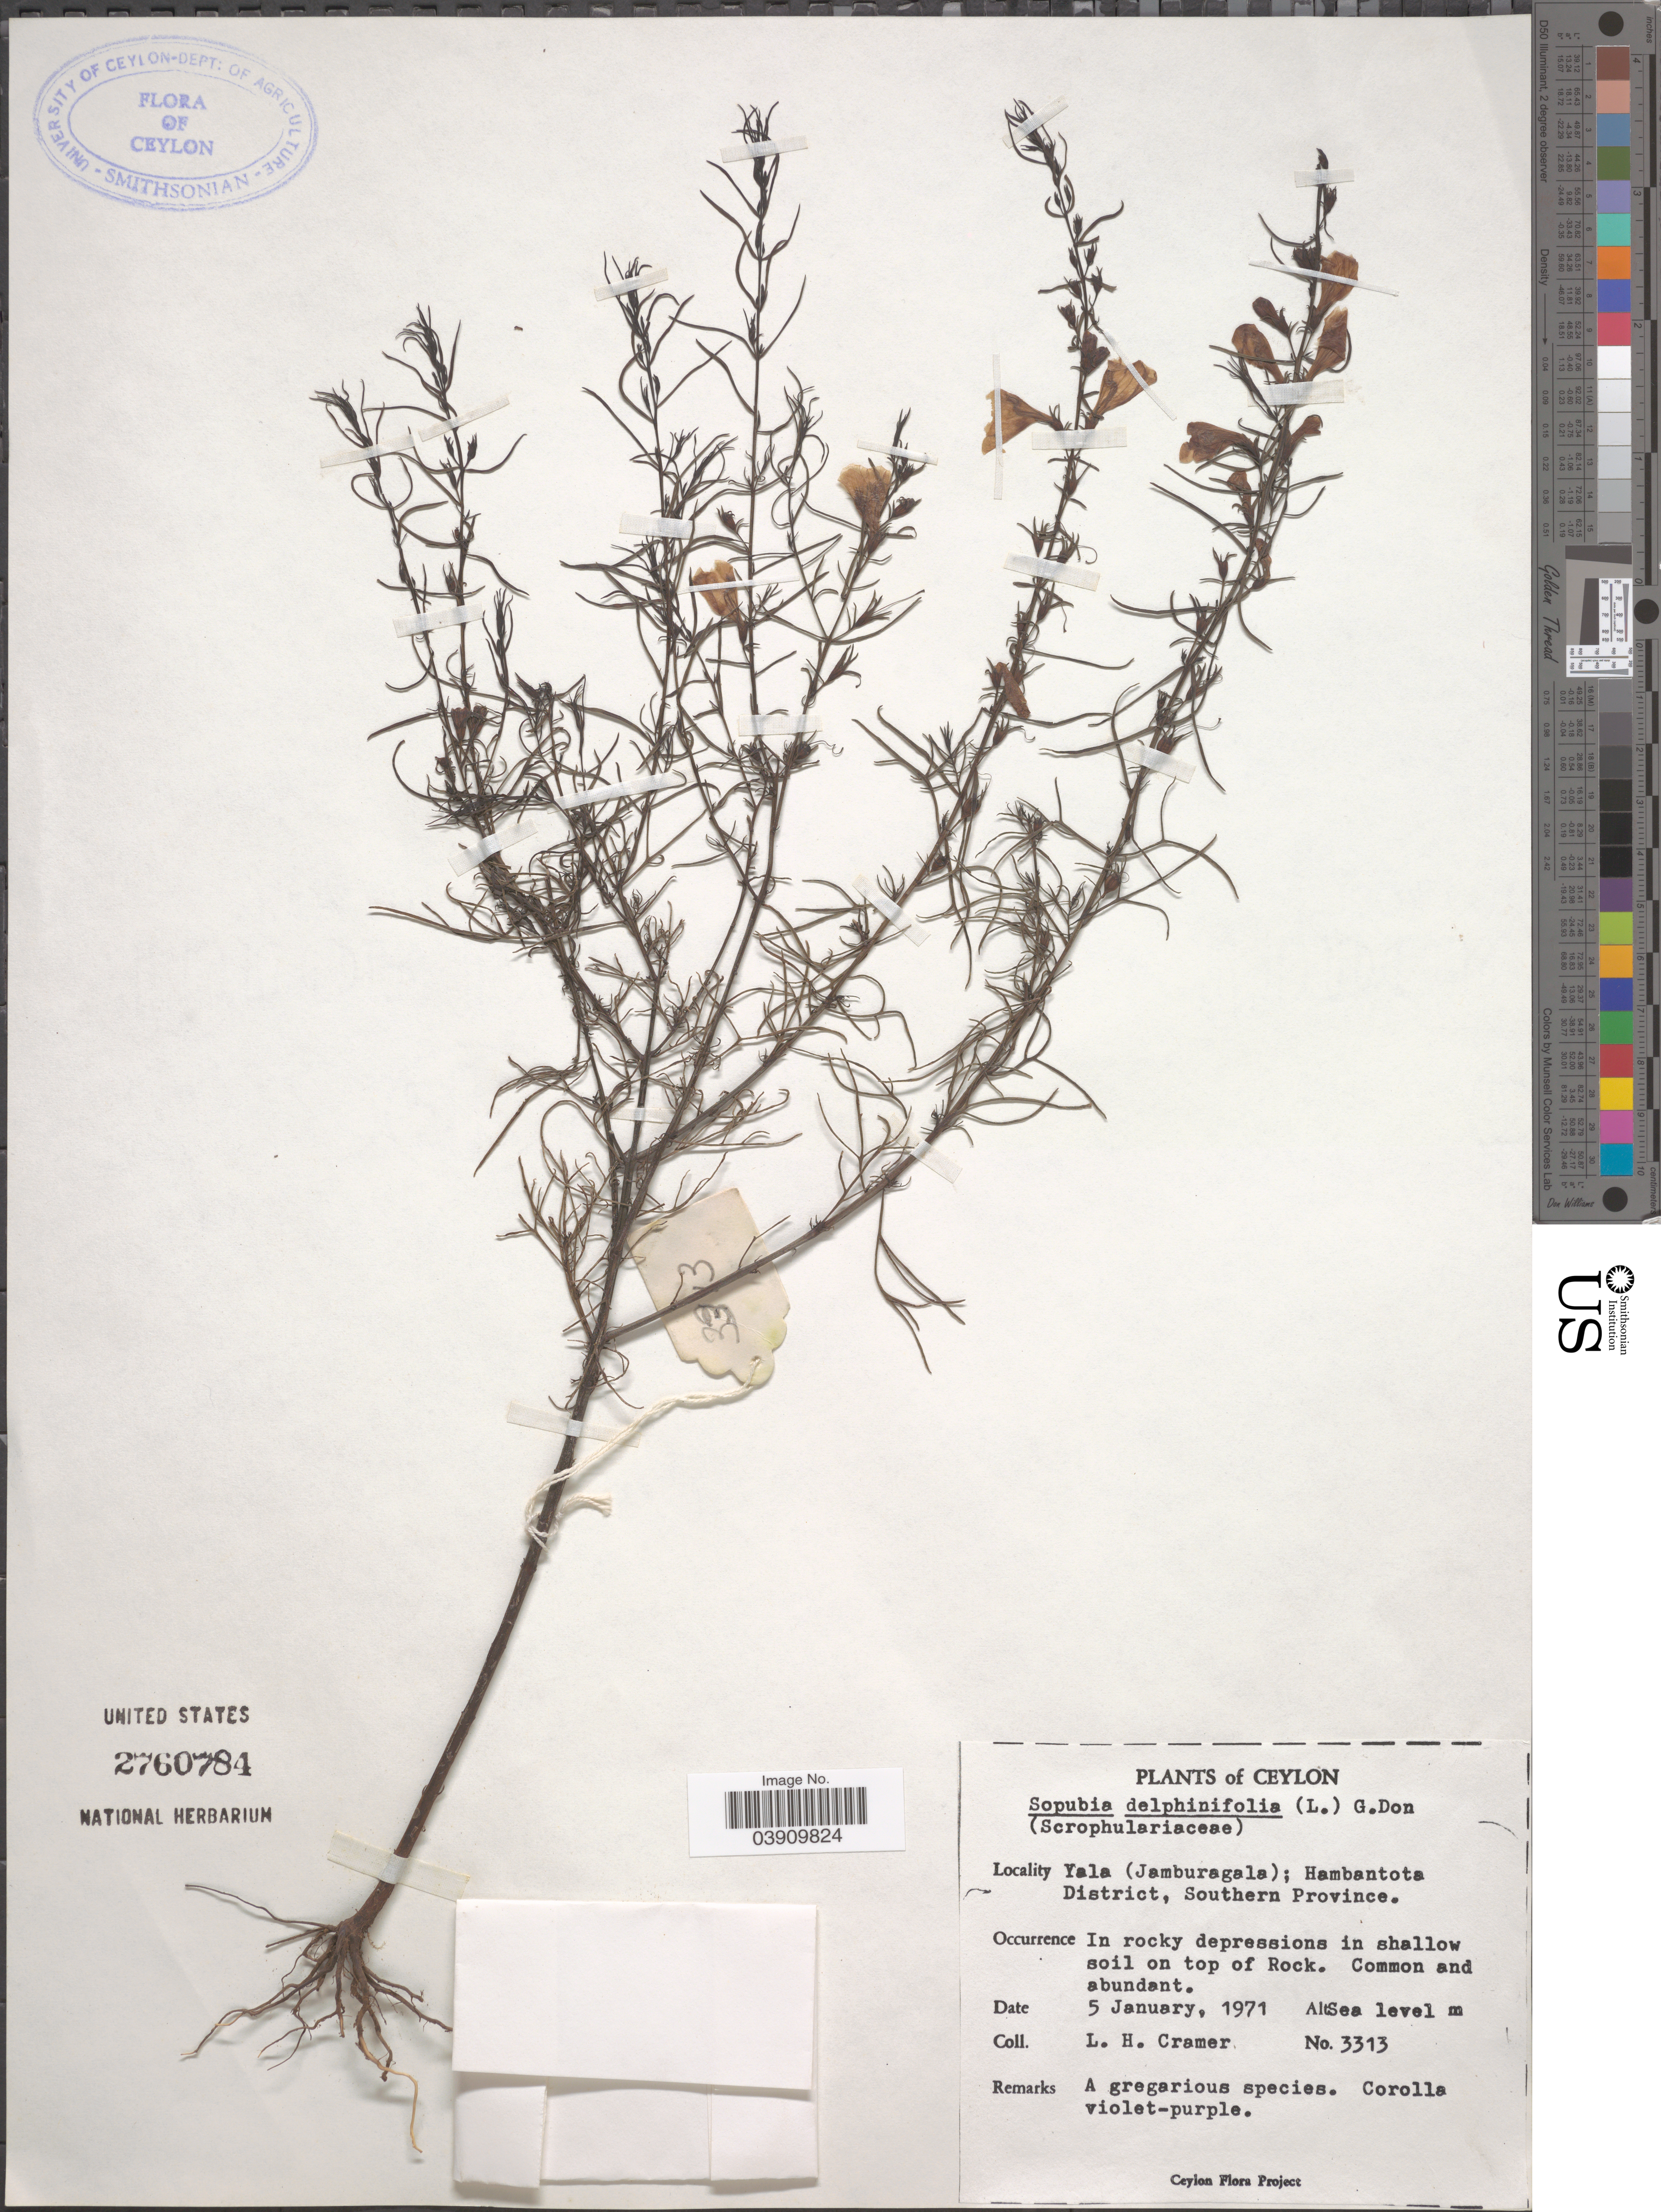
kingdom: Plantae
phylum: Tracheophyta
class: Magnoliopsida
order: Lamiales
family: Orobanchaceae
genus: Sopubia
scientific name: Sopubia delphinifolia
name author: G. Don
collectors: L. H. Cramer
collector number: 3313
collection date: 1971-01-05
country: Sri Lanka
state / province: Southern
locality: Ceylon. Yala (Jamburagala); Hambantota District.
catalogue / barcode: US 2760784